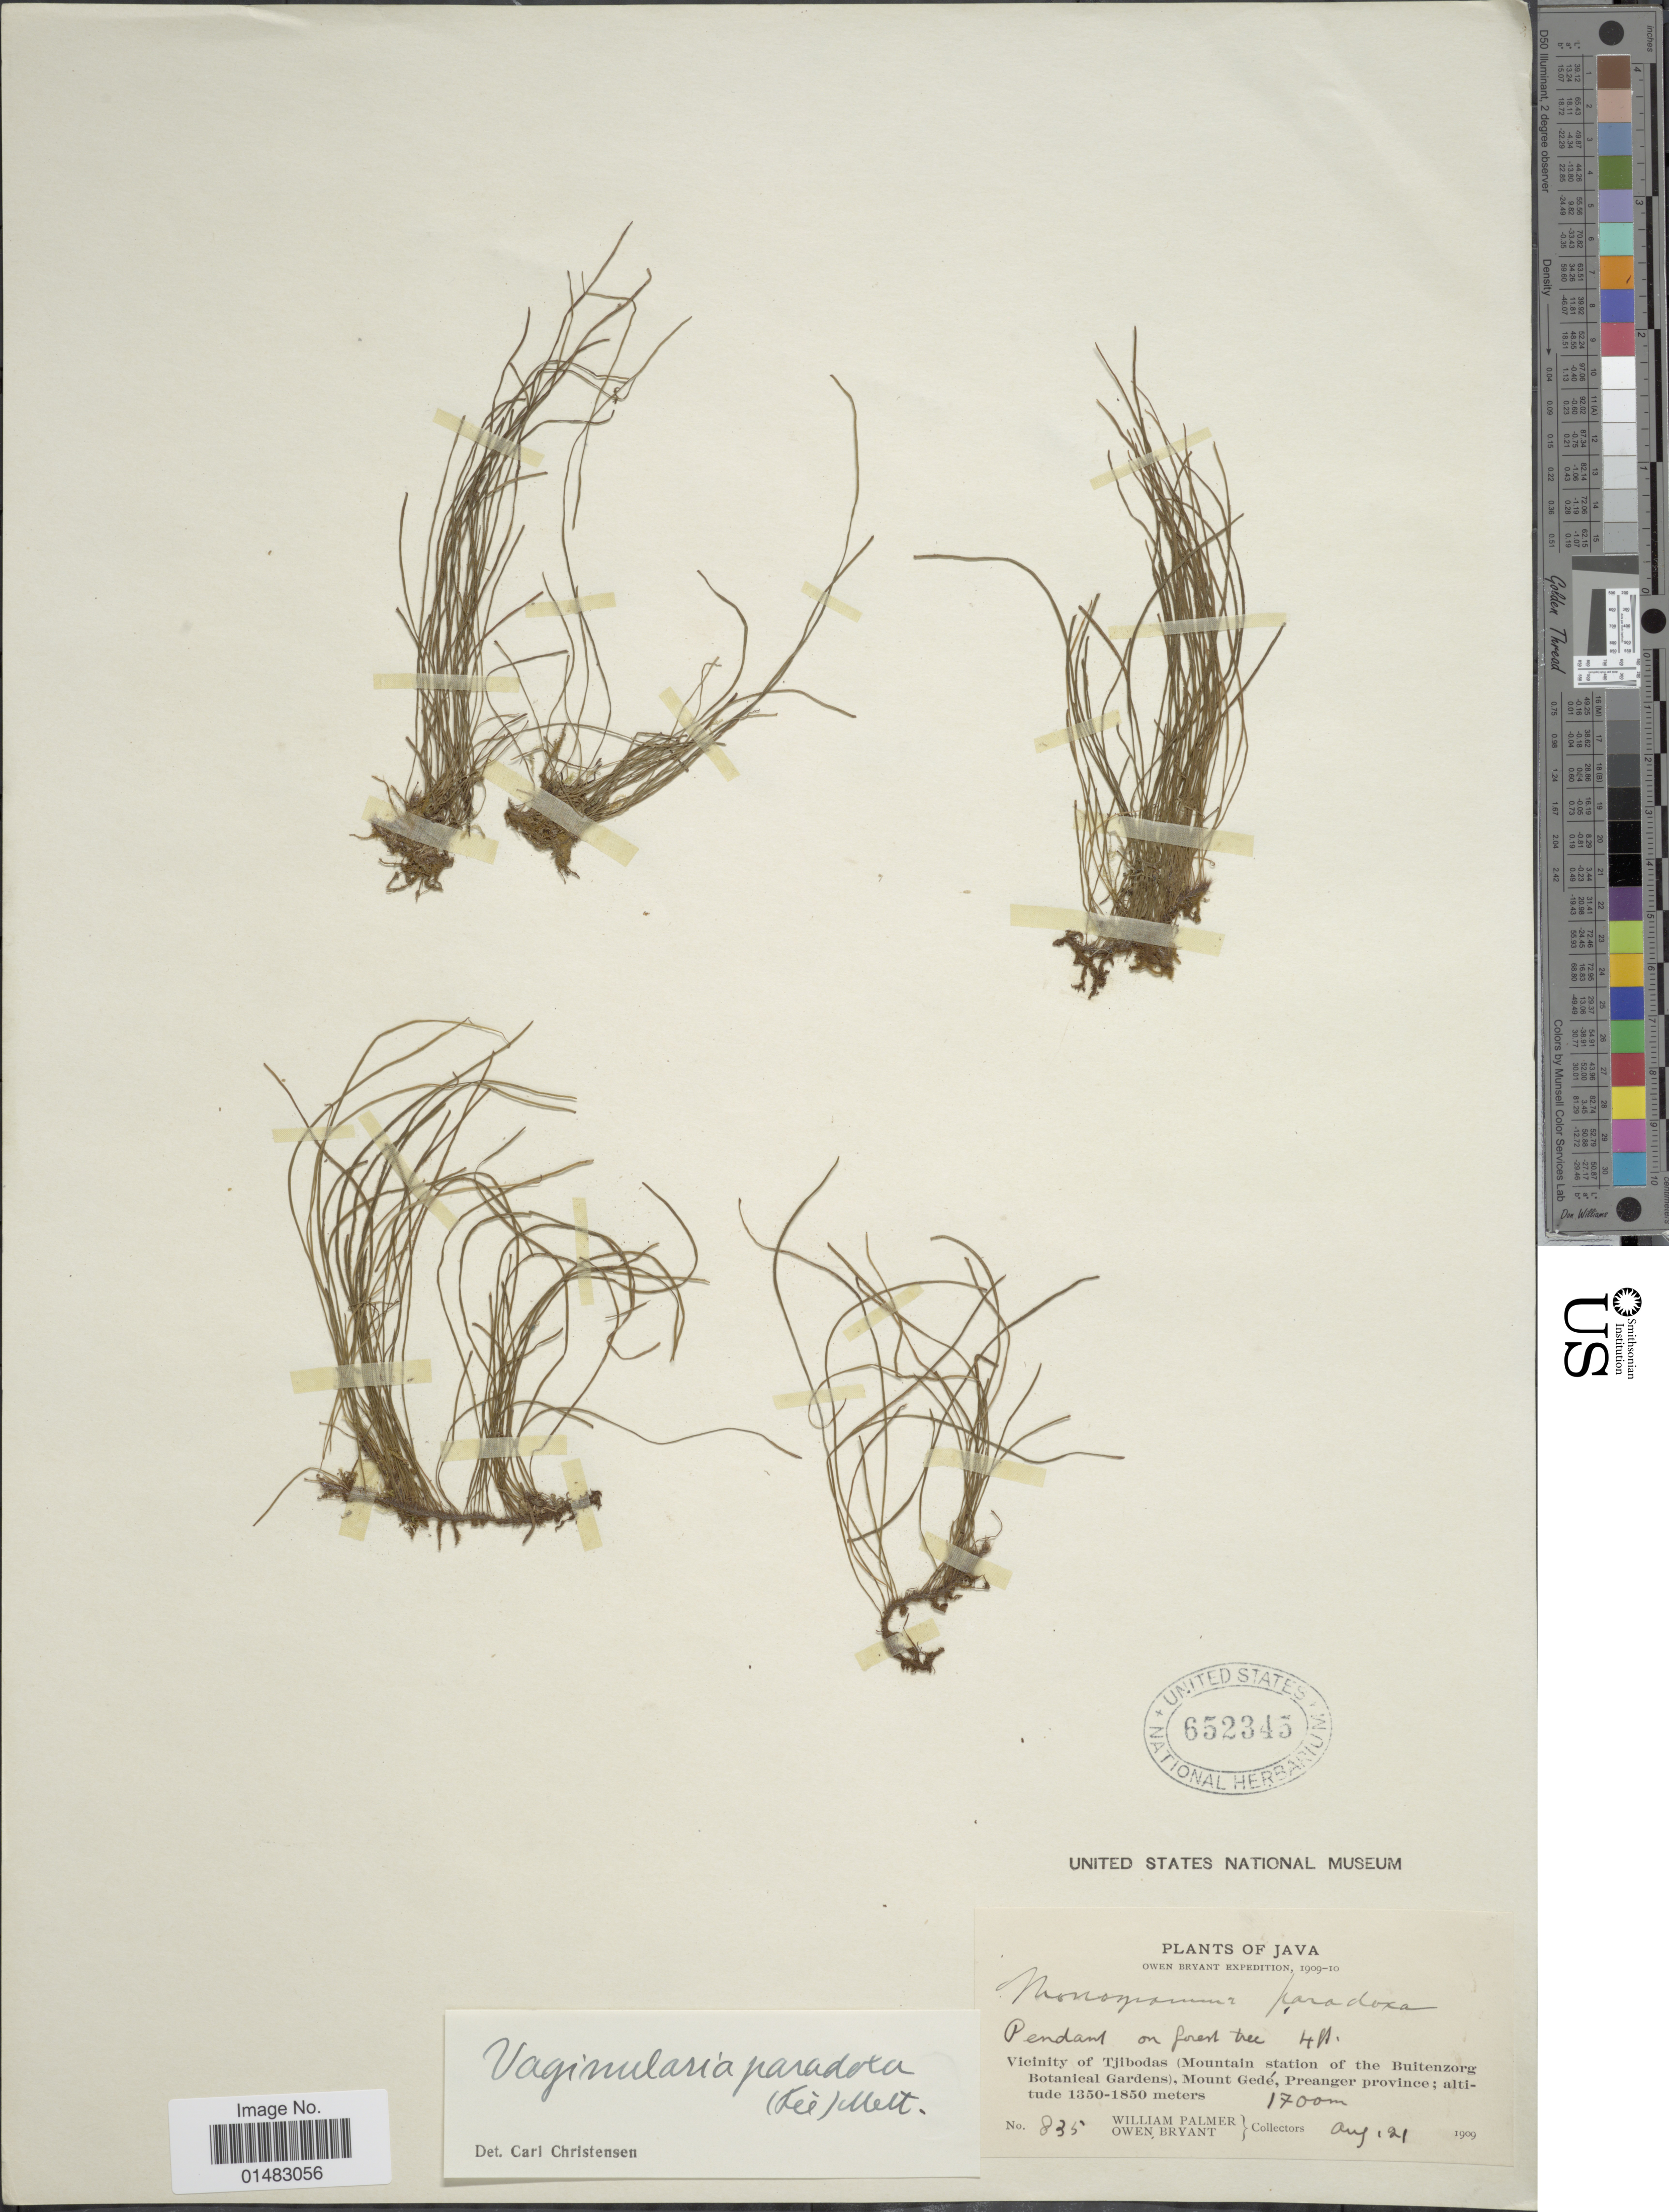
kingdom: Plantae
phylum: Tracheophyta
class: Polypodiopsida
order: Polypodiales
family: Pteridaceae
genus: Vaginularia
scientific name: Vaginularia paradoxa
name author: (Fée) Mett. ex Miq.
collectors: W. Palmer & O. Bryant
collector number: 835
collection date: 1909-08-21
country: Indonesia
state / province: Java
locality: Vicinity of Tjibodas (Mounrtain station of the Buitenzorg Botanical Gardens) , Mount Gedé, Preanger Province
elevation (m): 1700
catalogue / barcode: US 652345